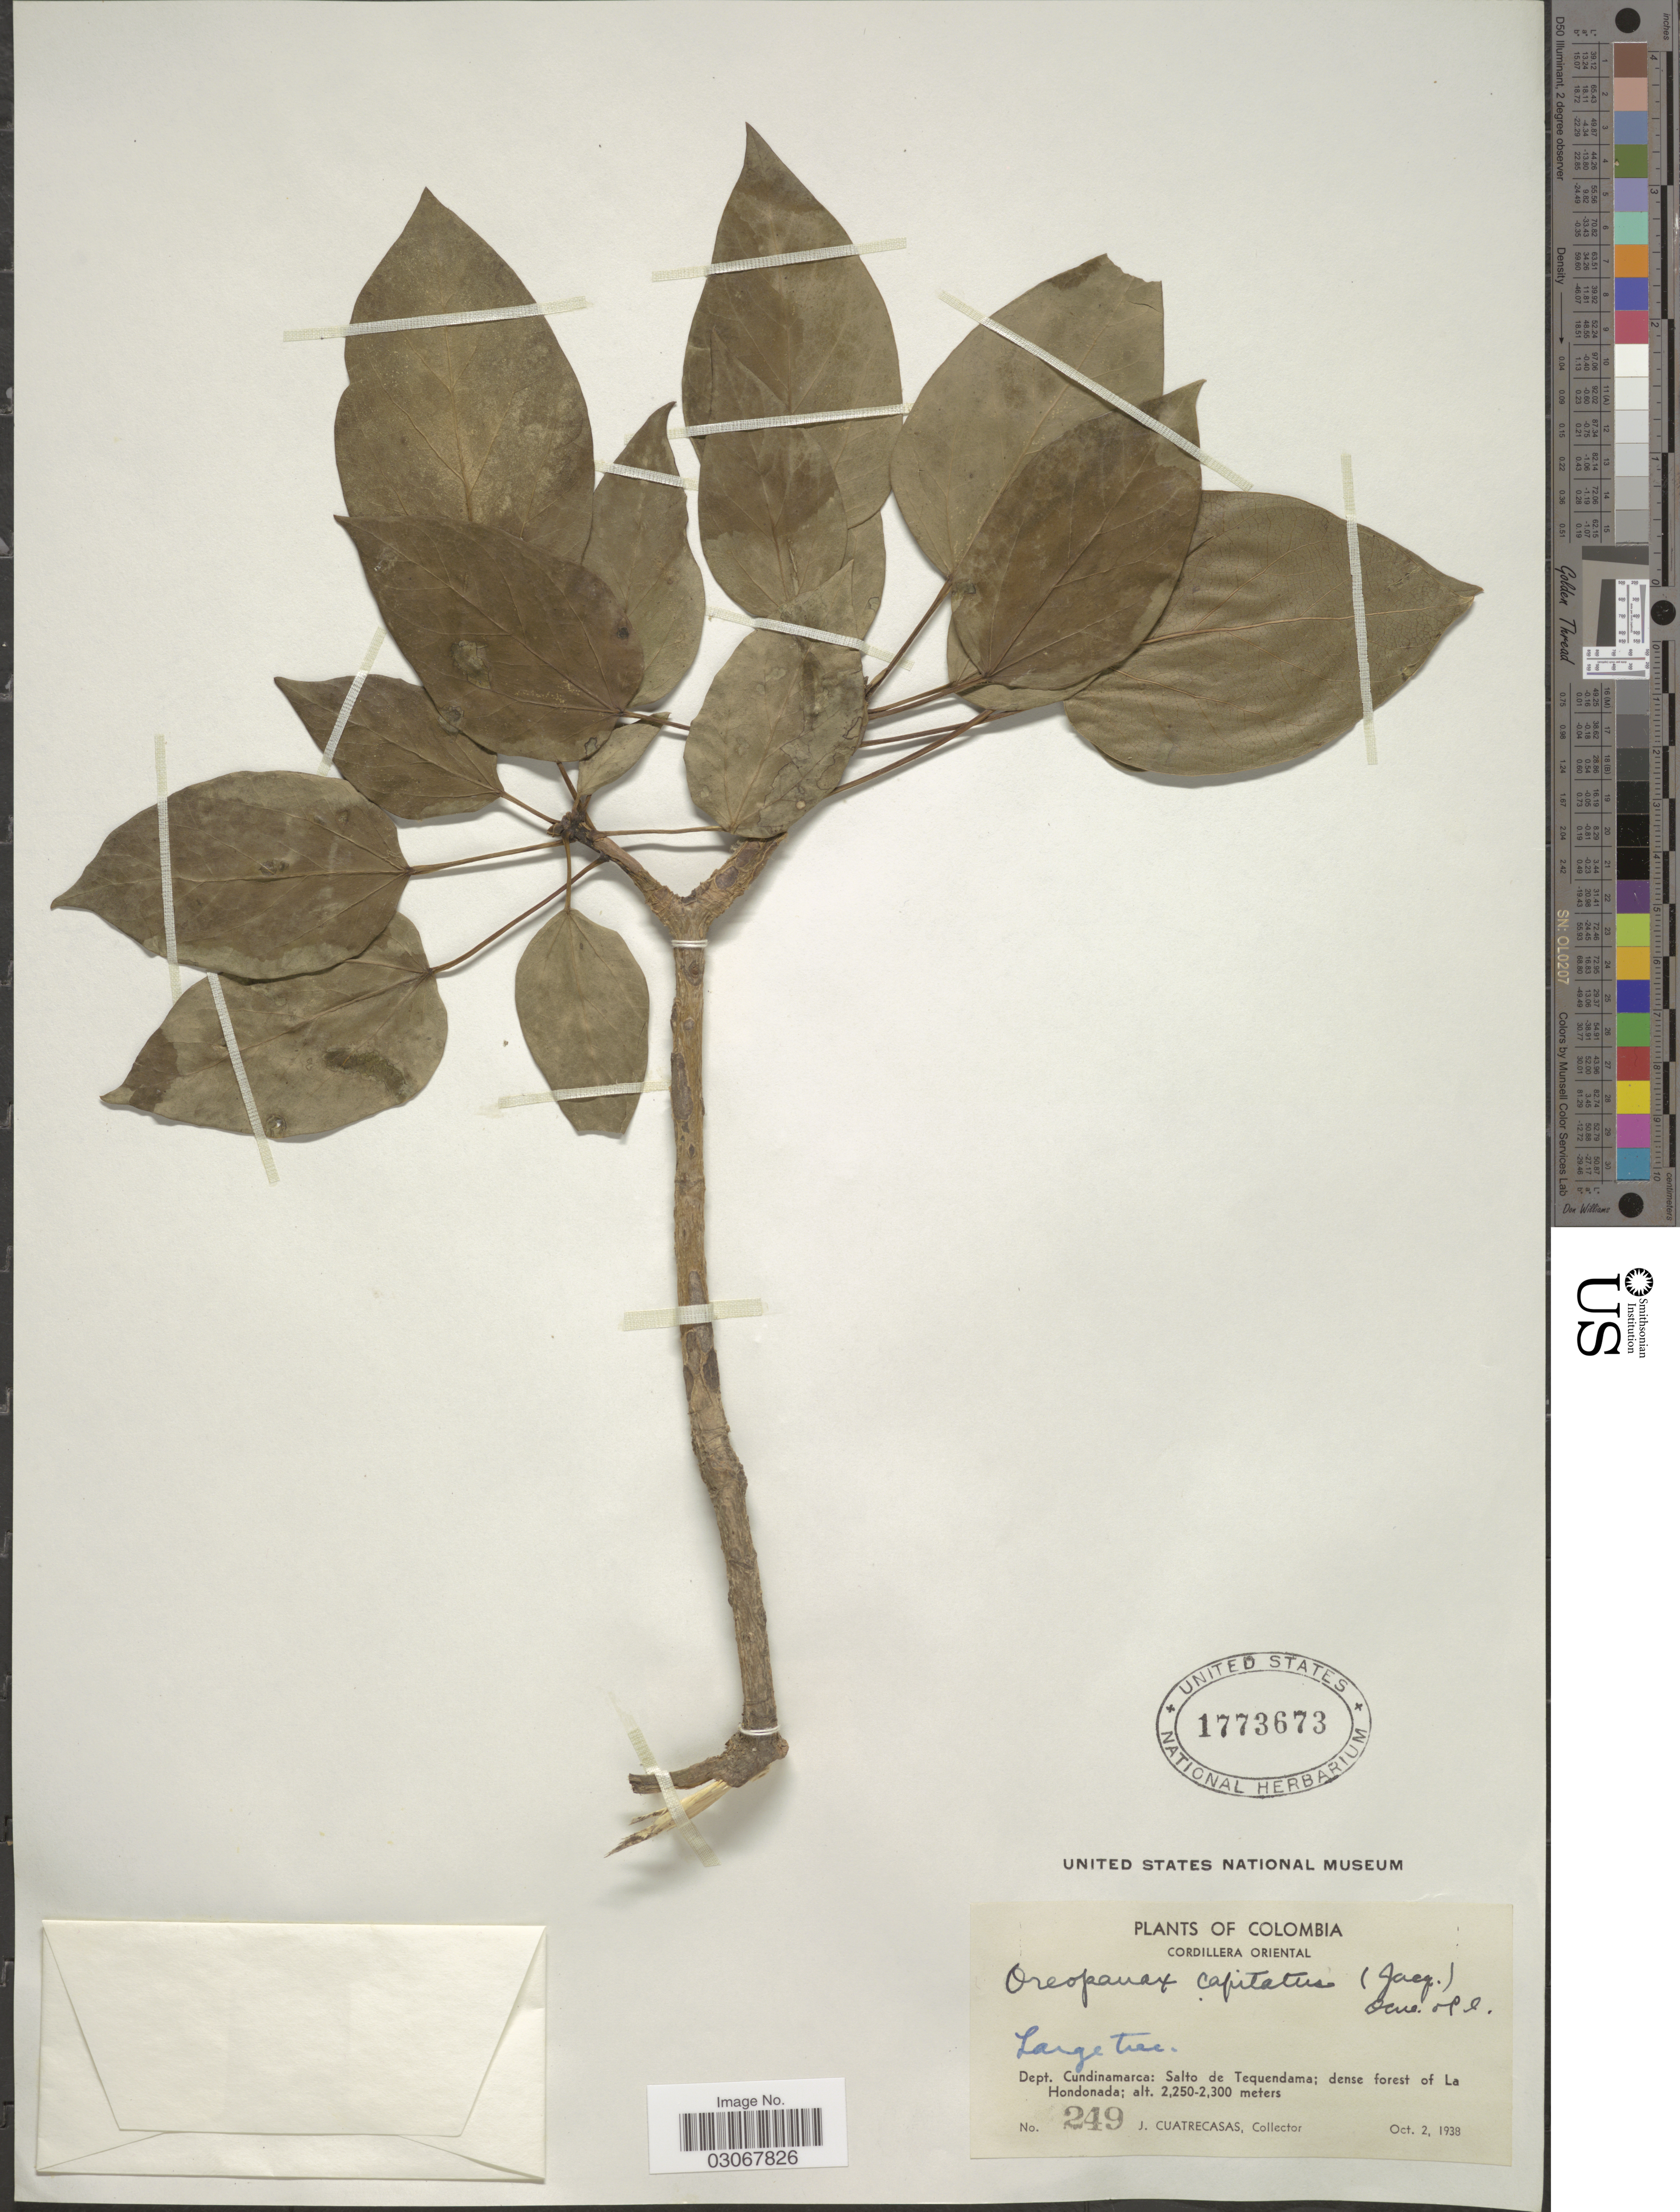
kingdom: Plantae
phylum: Tracheophyta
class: Magnoliopsida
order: Apiales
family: Araliaceae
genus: Oreopanax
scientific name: Oreopanax capitatus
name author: (Jacq.) Decne. & Planch.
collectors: J. Cuatrecasas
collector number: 249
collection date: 1938-10-02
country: Colombia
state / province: Cundinamarca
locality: Cordillera Oriental. Dept. Cundinamarca: Salto de Tequendama; dense forest of La Hondonada.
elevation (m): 2250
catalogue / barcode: US 1773673